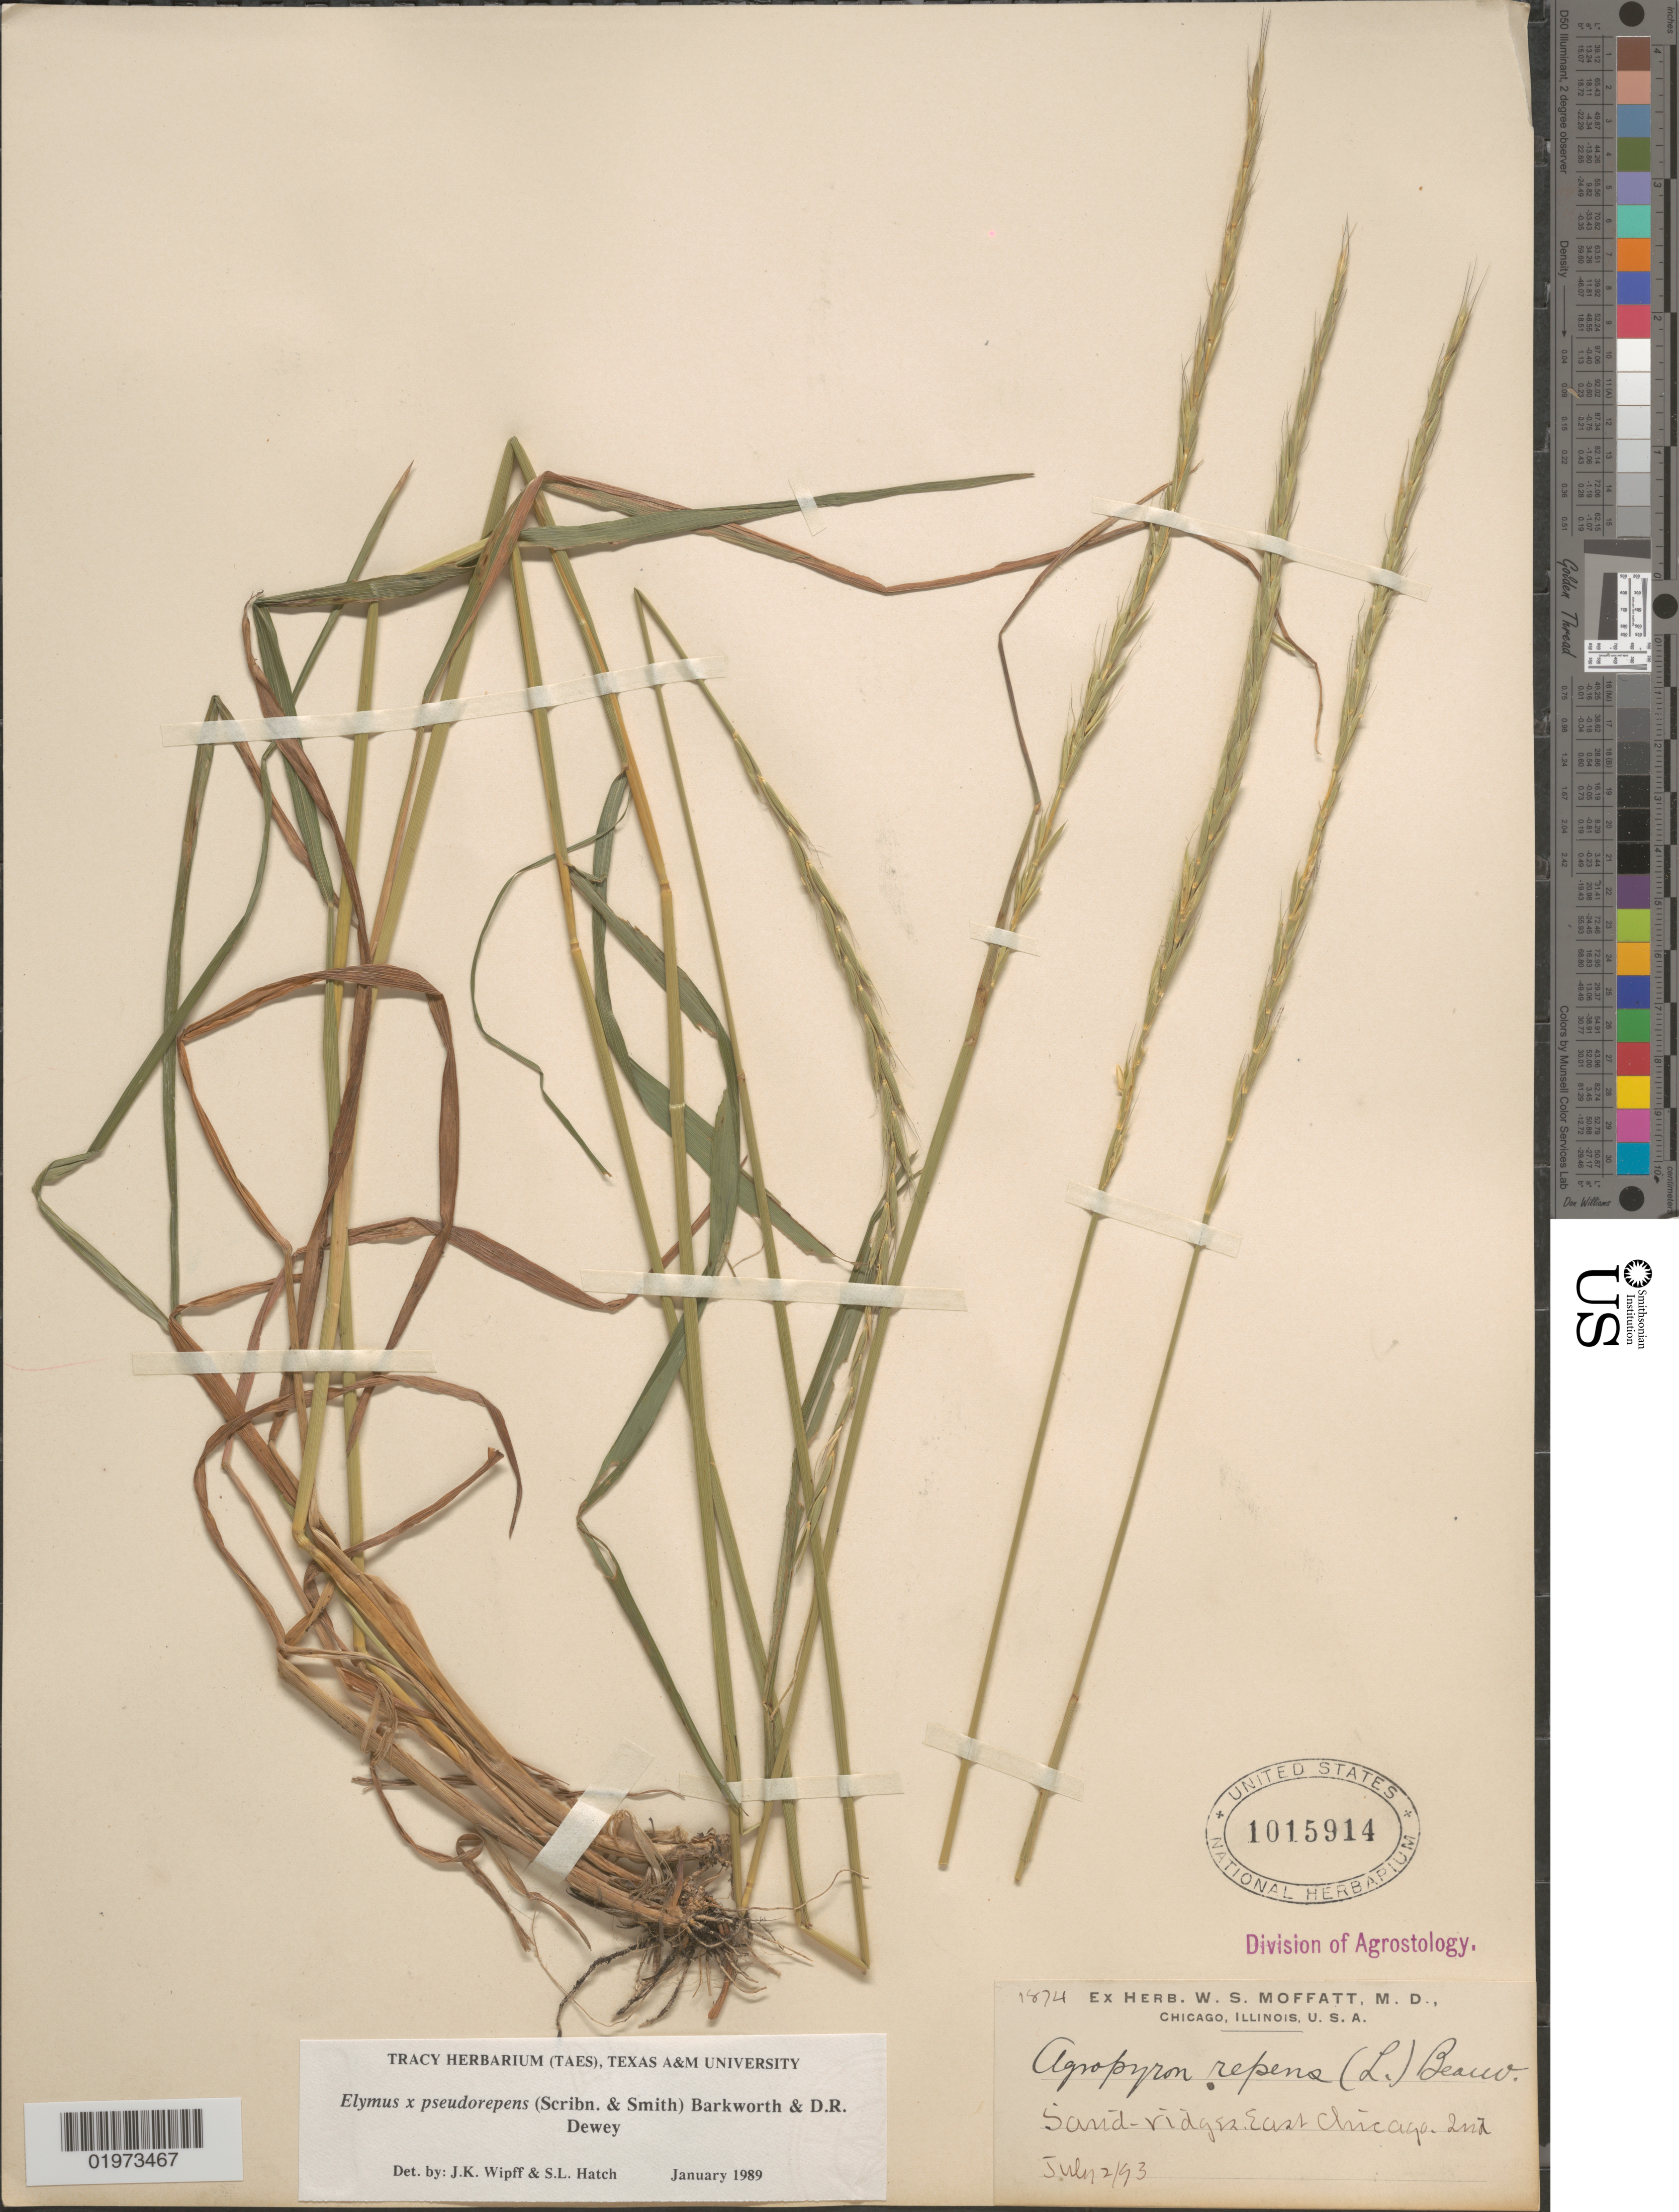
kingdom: Plantae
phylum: Tracheophyta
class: Liliopsida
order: Poales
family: Poaceae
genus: Elymus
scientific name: Elymus x pseudorepens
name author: (Scribn. & J.G. Sm.) Barkworth & Dewey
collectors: ex herb. W. S. Moffatt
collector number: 1874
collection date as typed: Transcribed d/m/y: 2/7/93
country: United States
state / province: Indiana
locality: Sand ridges. East Chicago.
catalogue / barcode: US 1015914